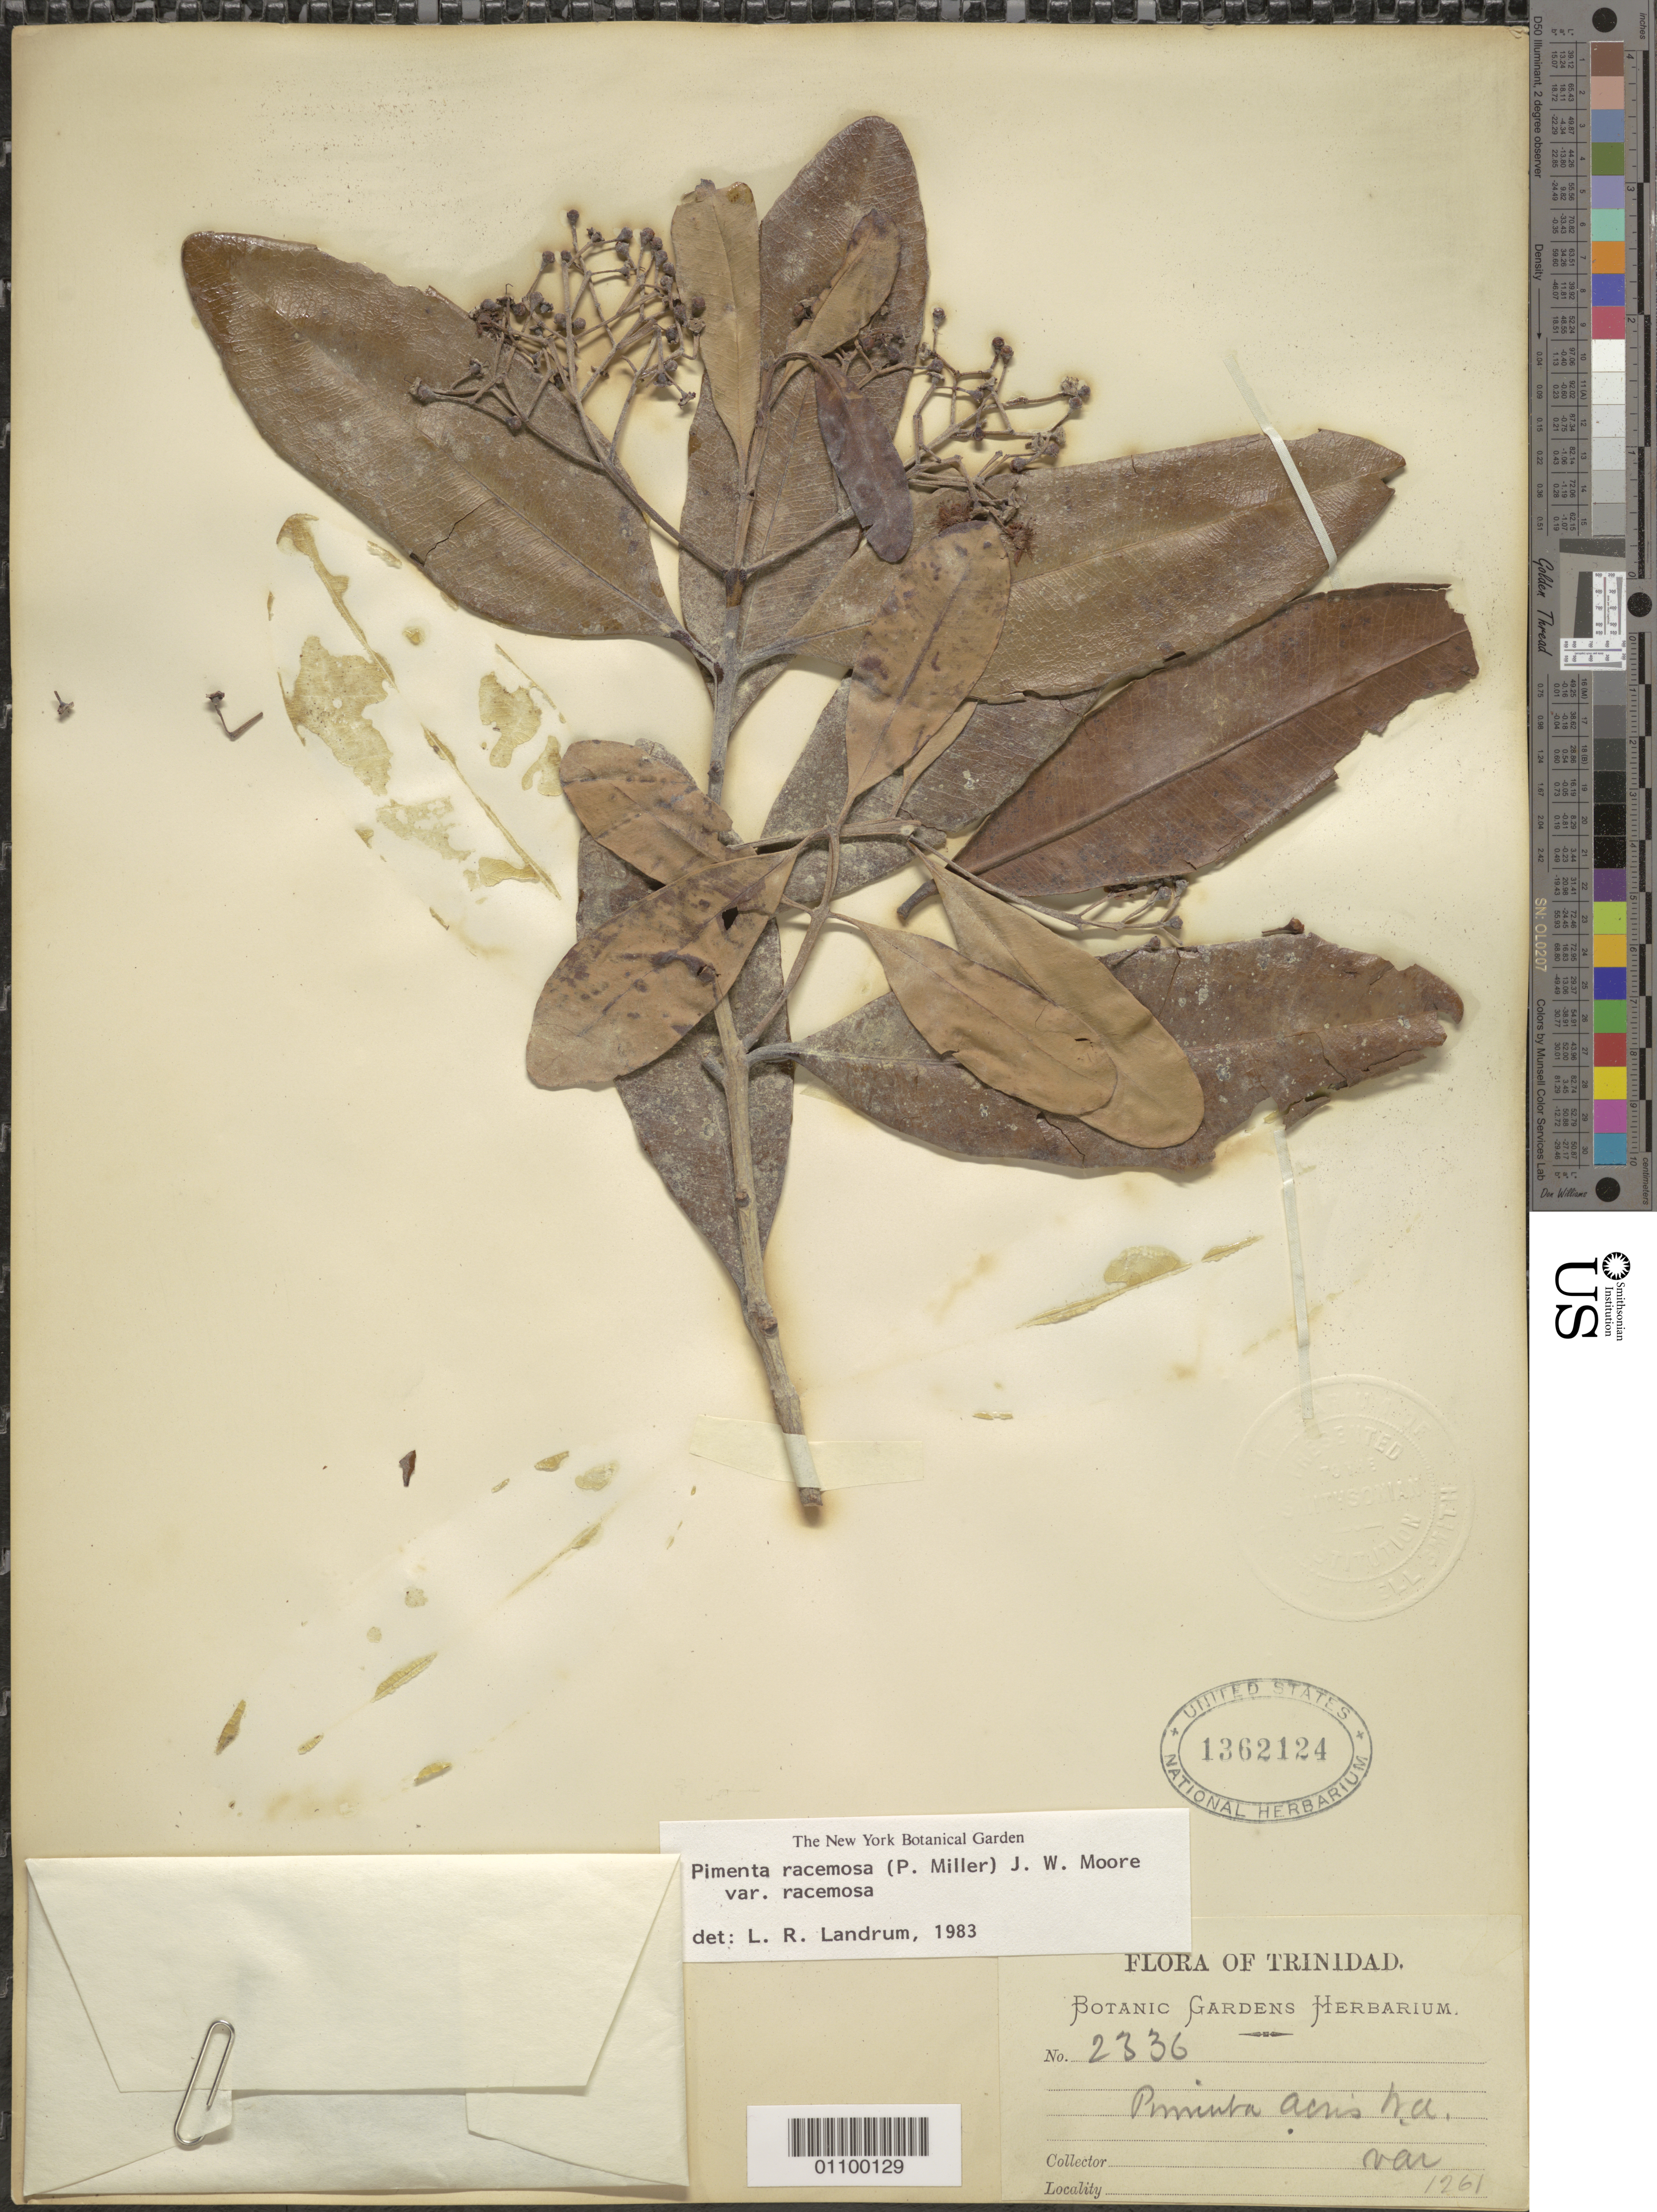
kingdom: Plantae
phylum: Tracheophyta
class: Magnoliopsida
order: Myrtales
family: Myrtaceae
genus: Pimenta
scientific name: Pimenta racemosa var. racemosa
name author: (Mill.) J.W. Moore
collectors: Botanic Gardens Herbarium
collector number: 2336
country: Trinidad and Tobago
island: Trinidad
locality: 1261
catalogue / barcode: US 1362124